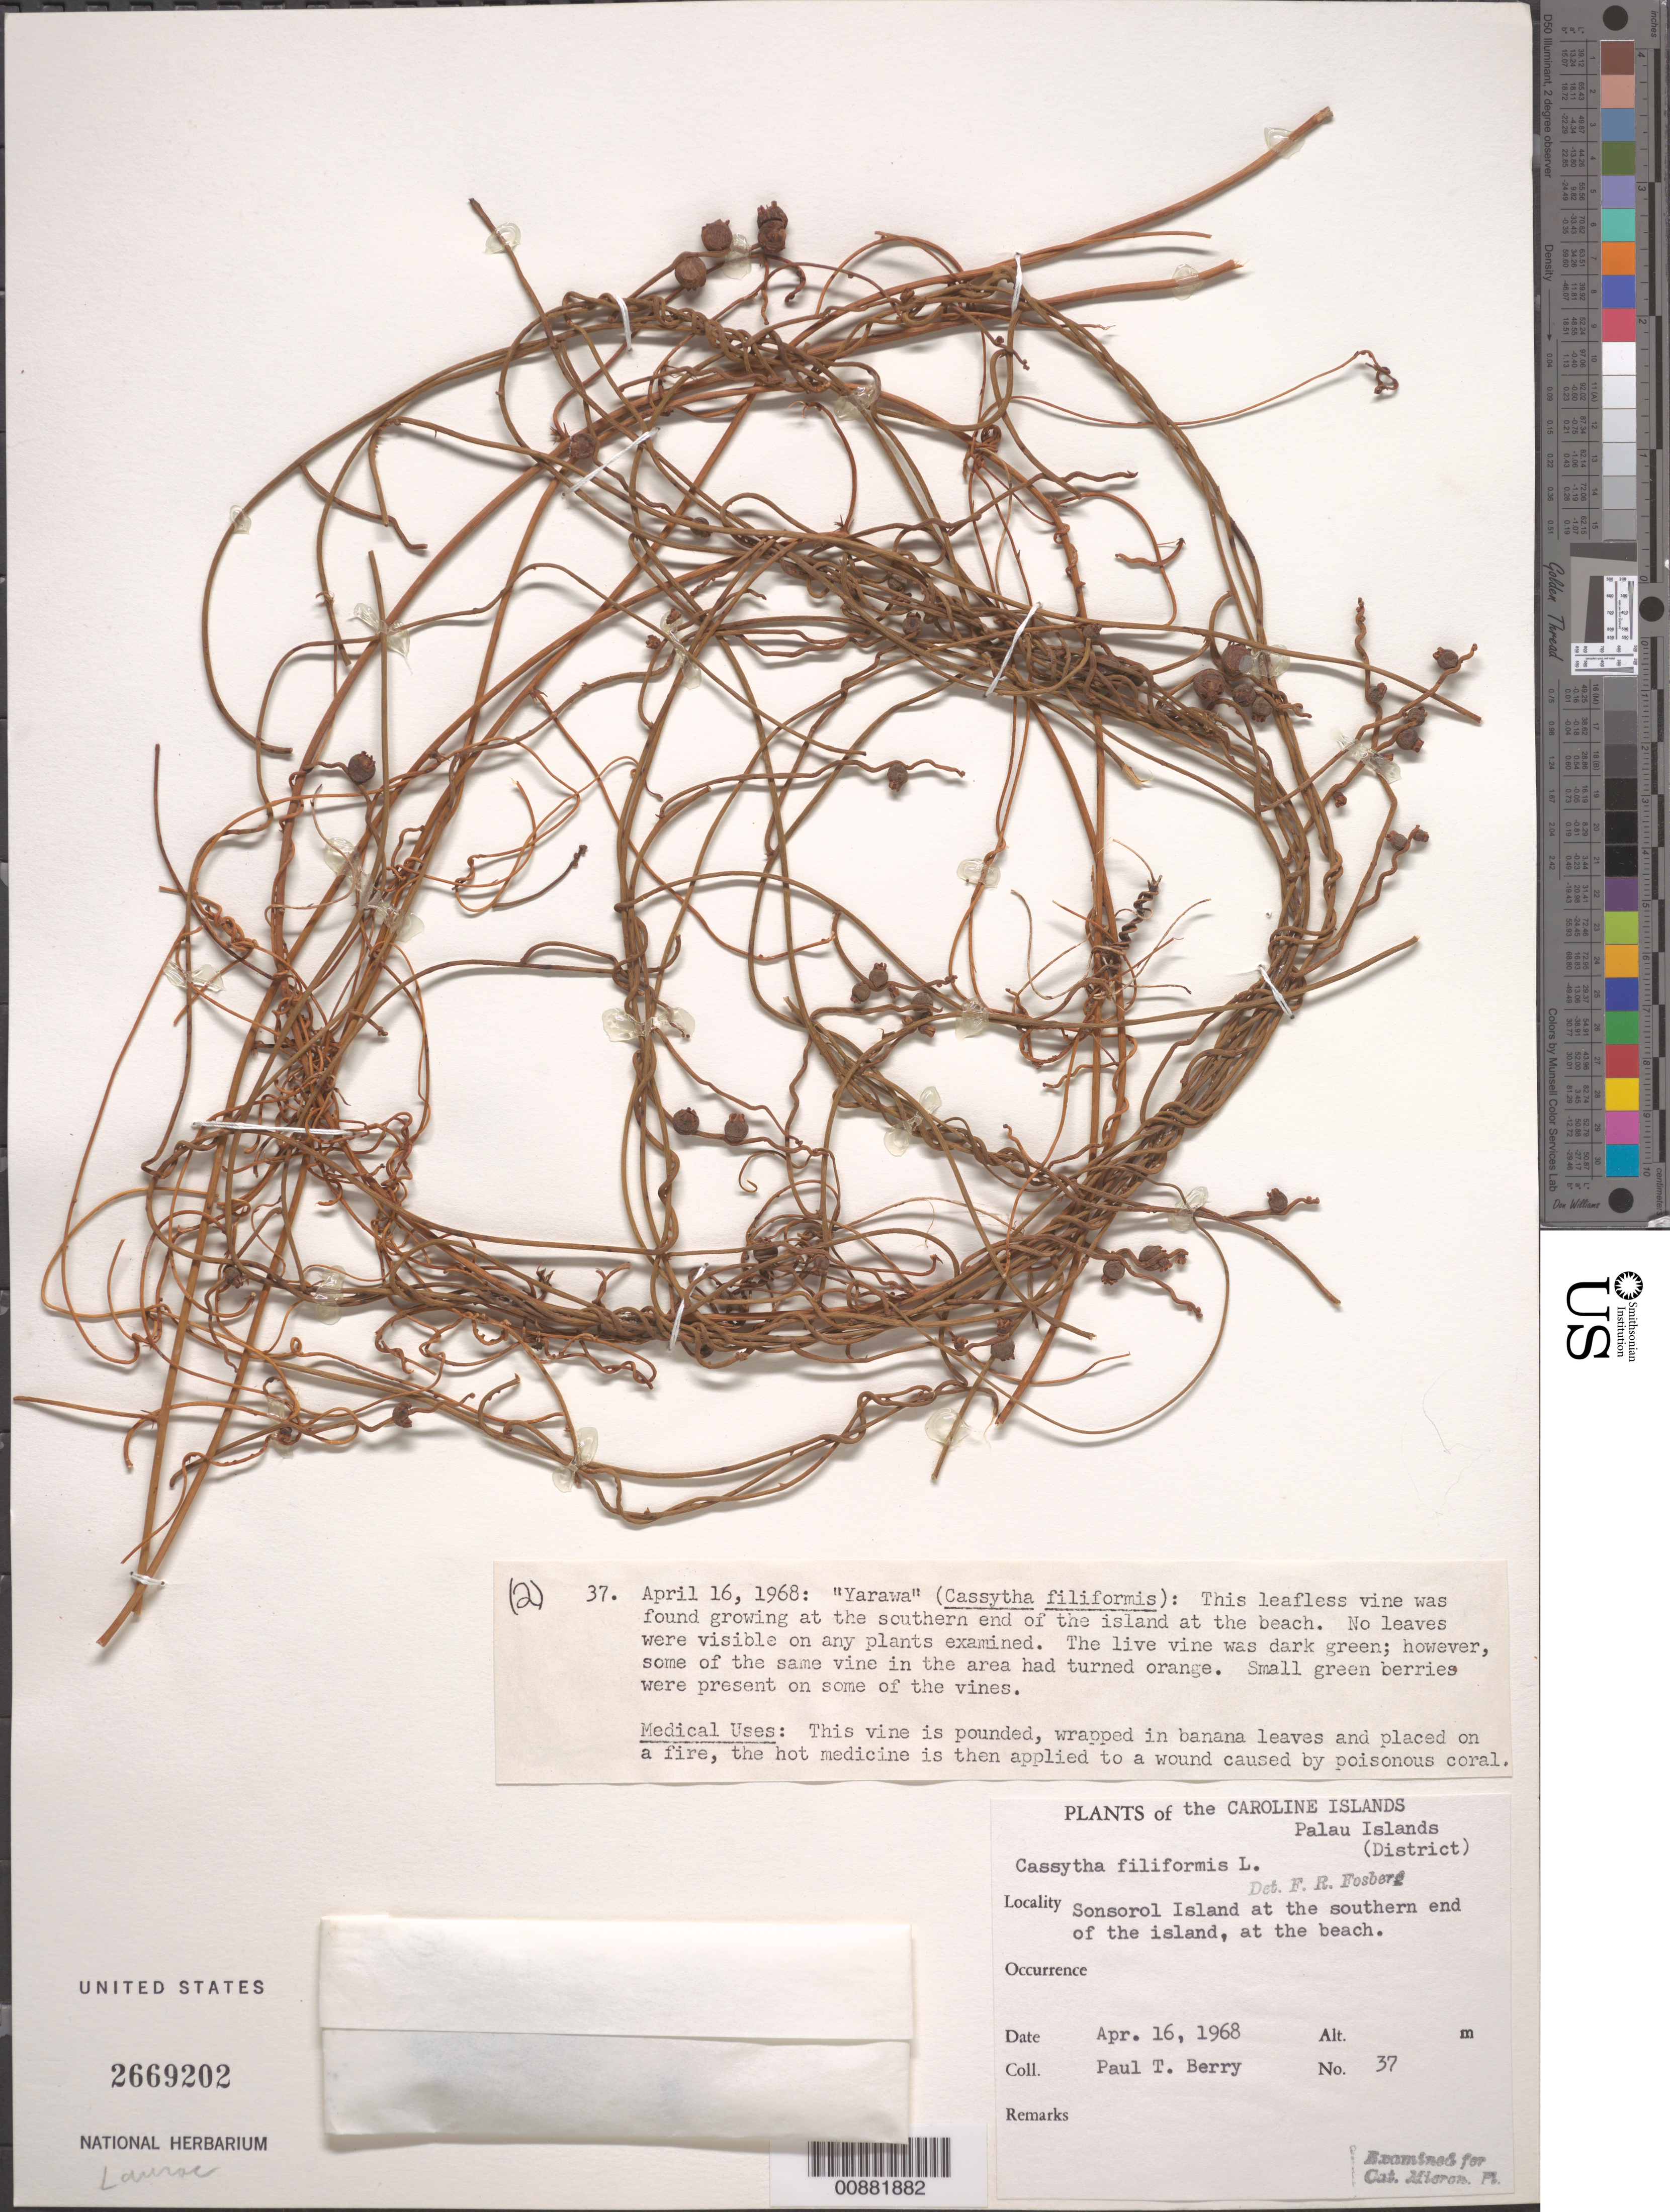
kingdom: Plantae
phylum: Tracheophyta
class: Magnoliopsida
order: Laurales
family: Lauraceae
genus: Cassytha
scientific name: Cassytha filiformis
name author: L.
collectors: P. T. Berry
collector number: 37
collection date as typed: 16 Apr 1968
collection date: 1968-04-16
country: Palau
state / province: Sonsorol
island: Sonsorol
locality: Sonsorol Island at S end of island, at beach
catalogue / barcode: US 2669202